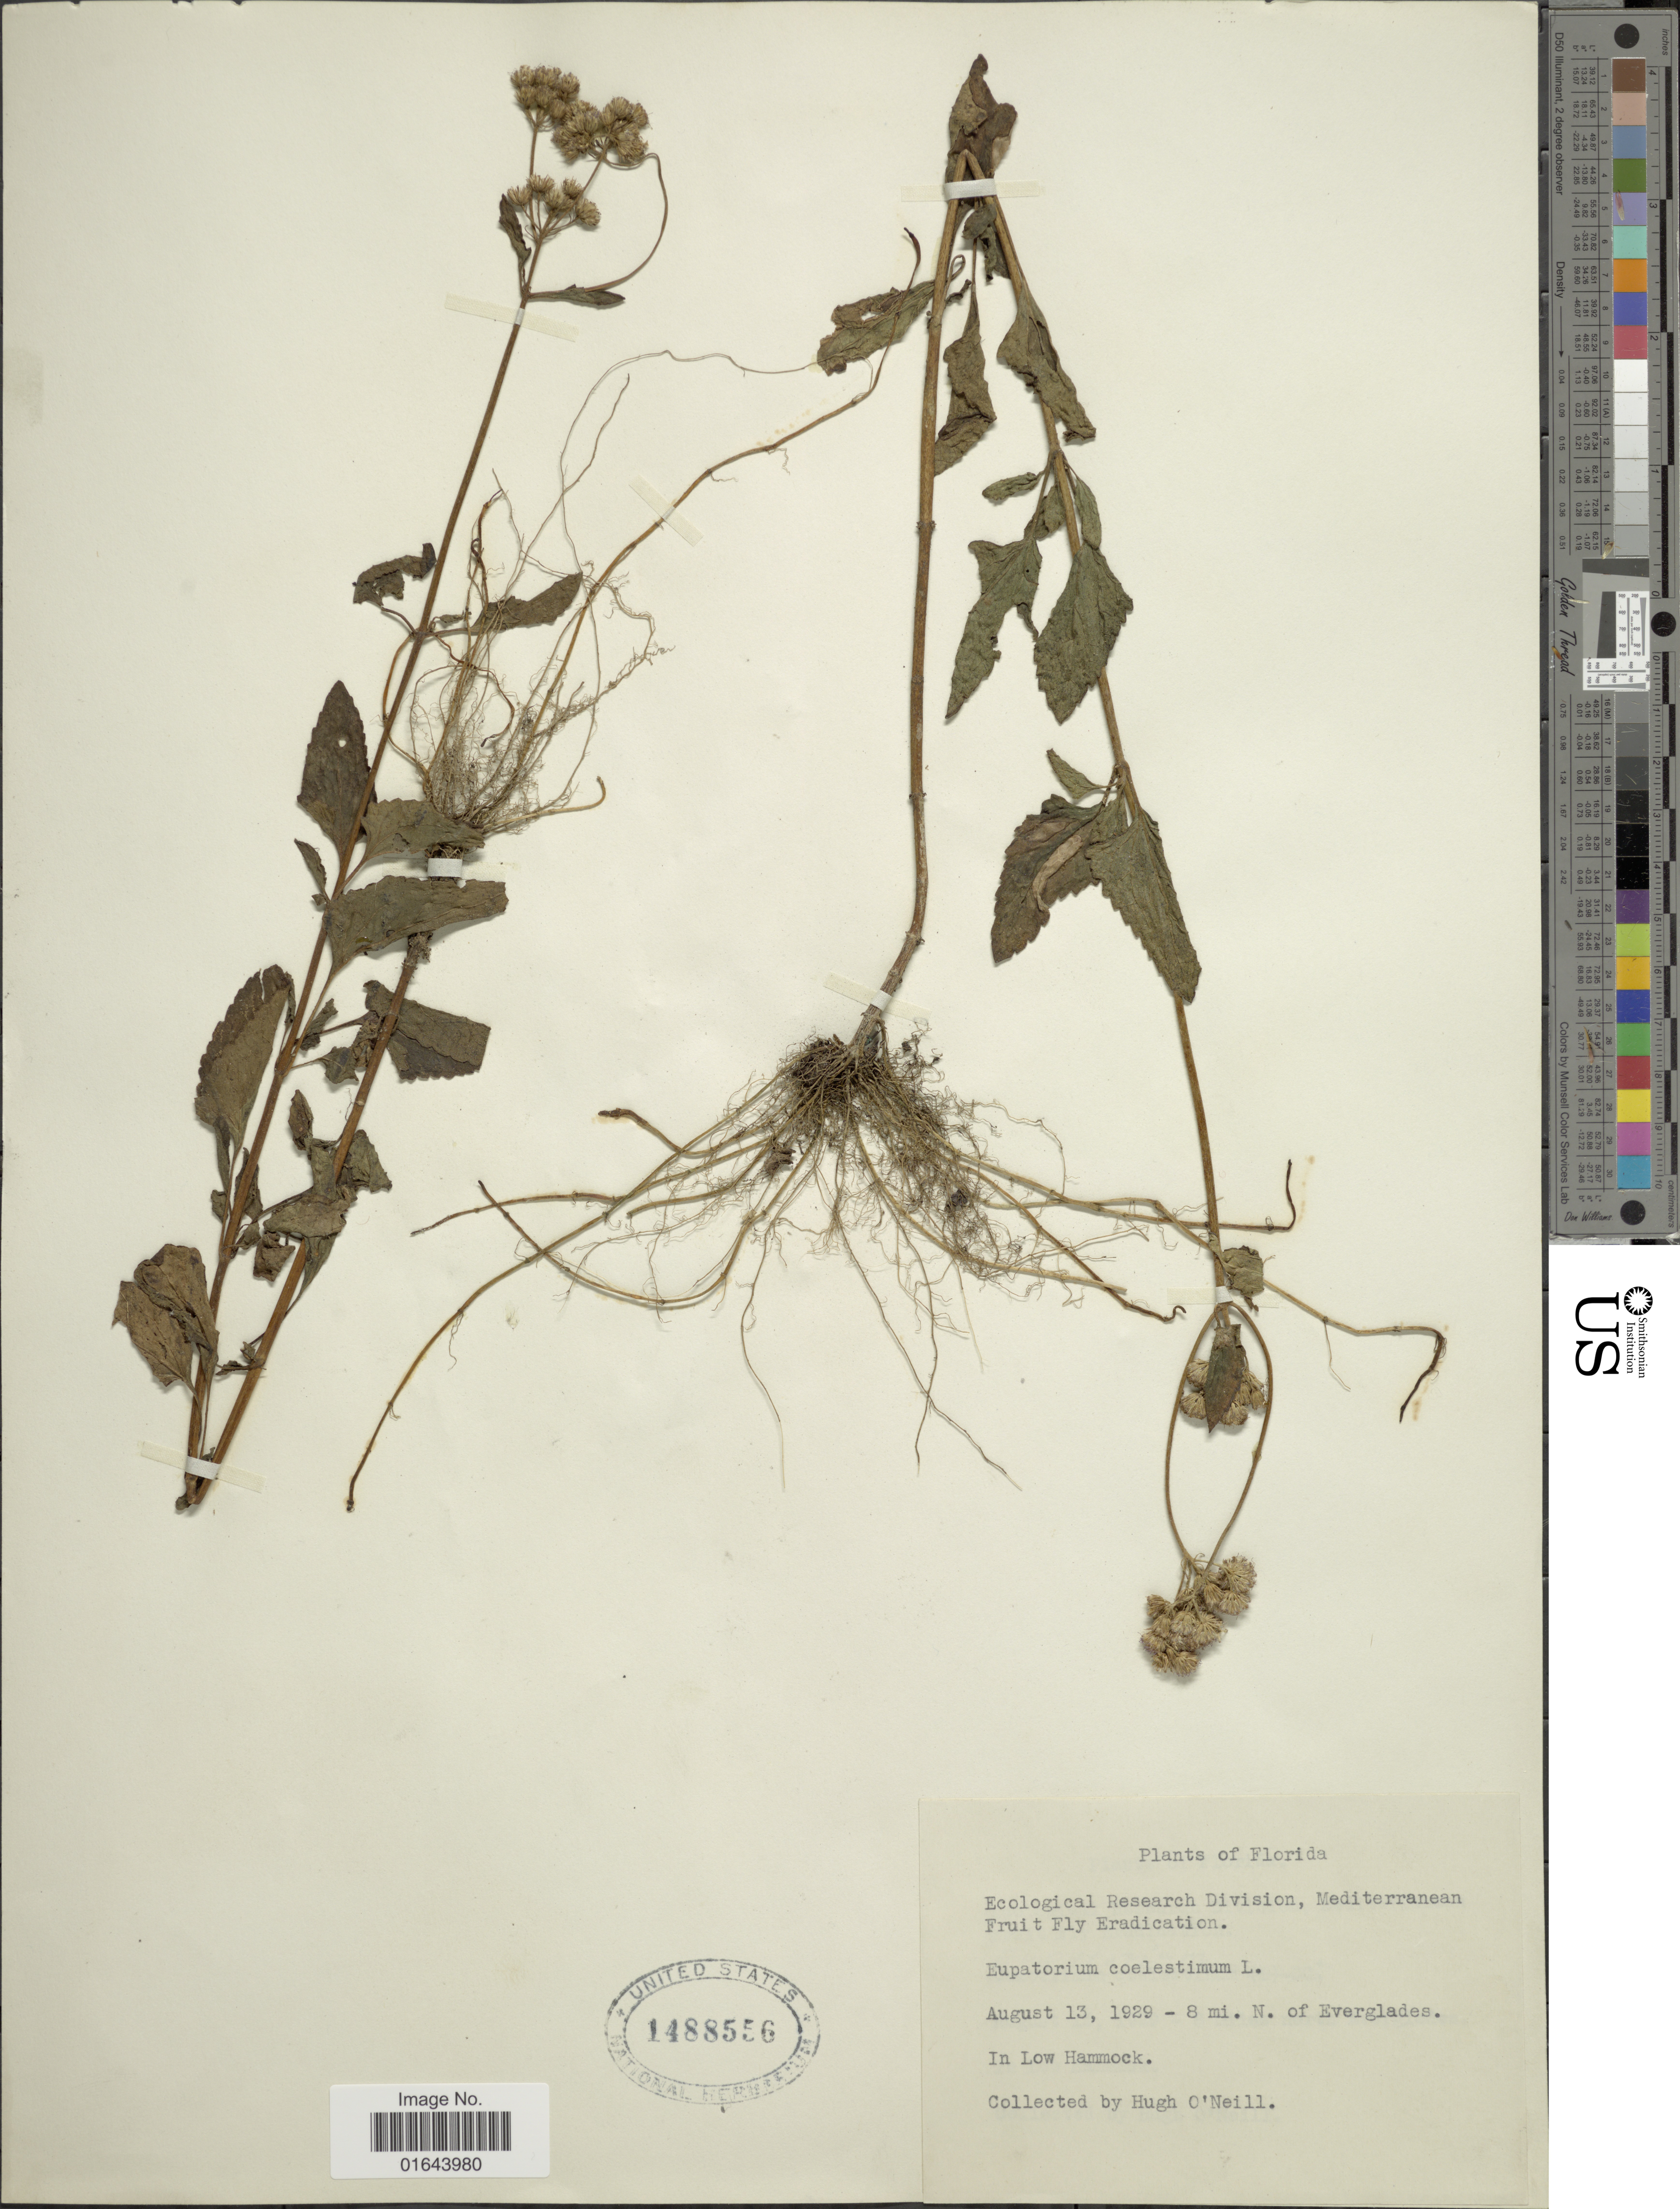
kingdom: Plantae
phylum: Tracheophyta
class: Magnoliopsida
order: Asterales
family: Asteraceae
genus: Conoclinium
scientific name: Conoclinium coelestinum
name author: (L.) DC.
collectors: H. O'Neill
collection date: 1929-08-13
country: United States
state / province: Florida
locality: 8 mi. N. of Everglades. In Low Hammock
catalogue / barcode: US 1488556